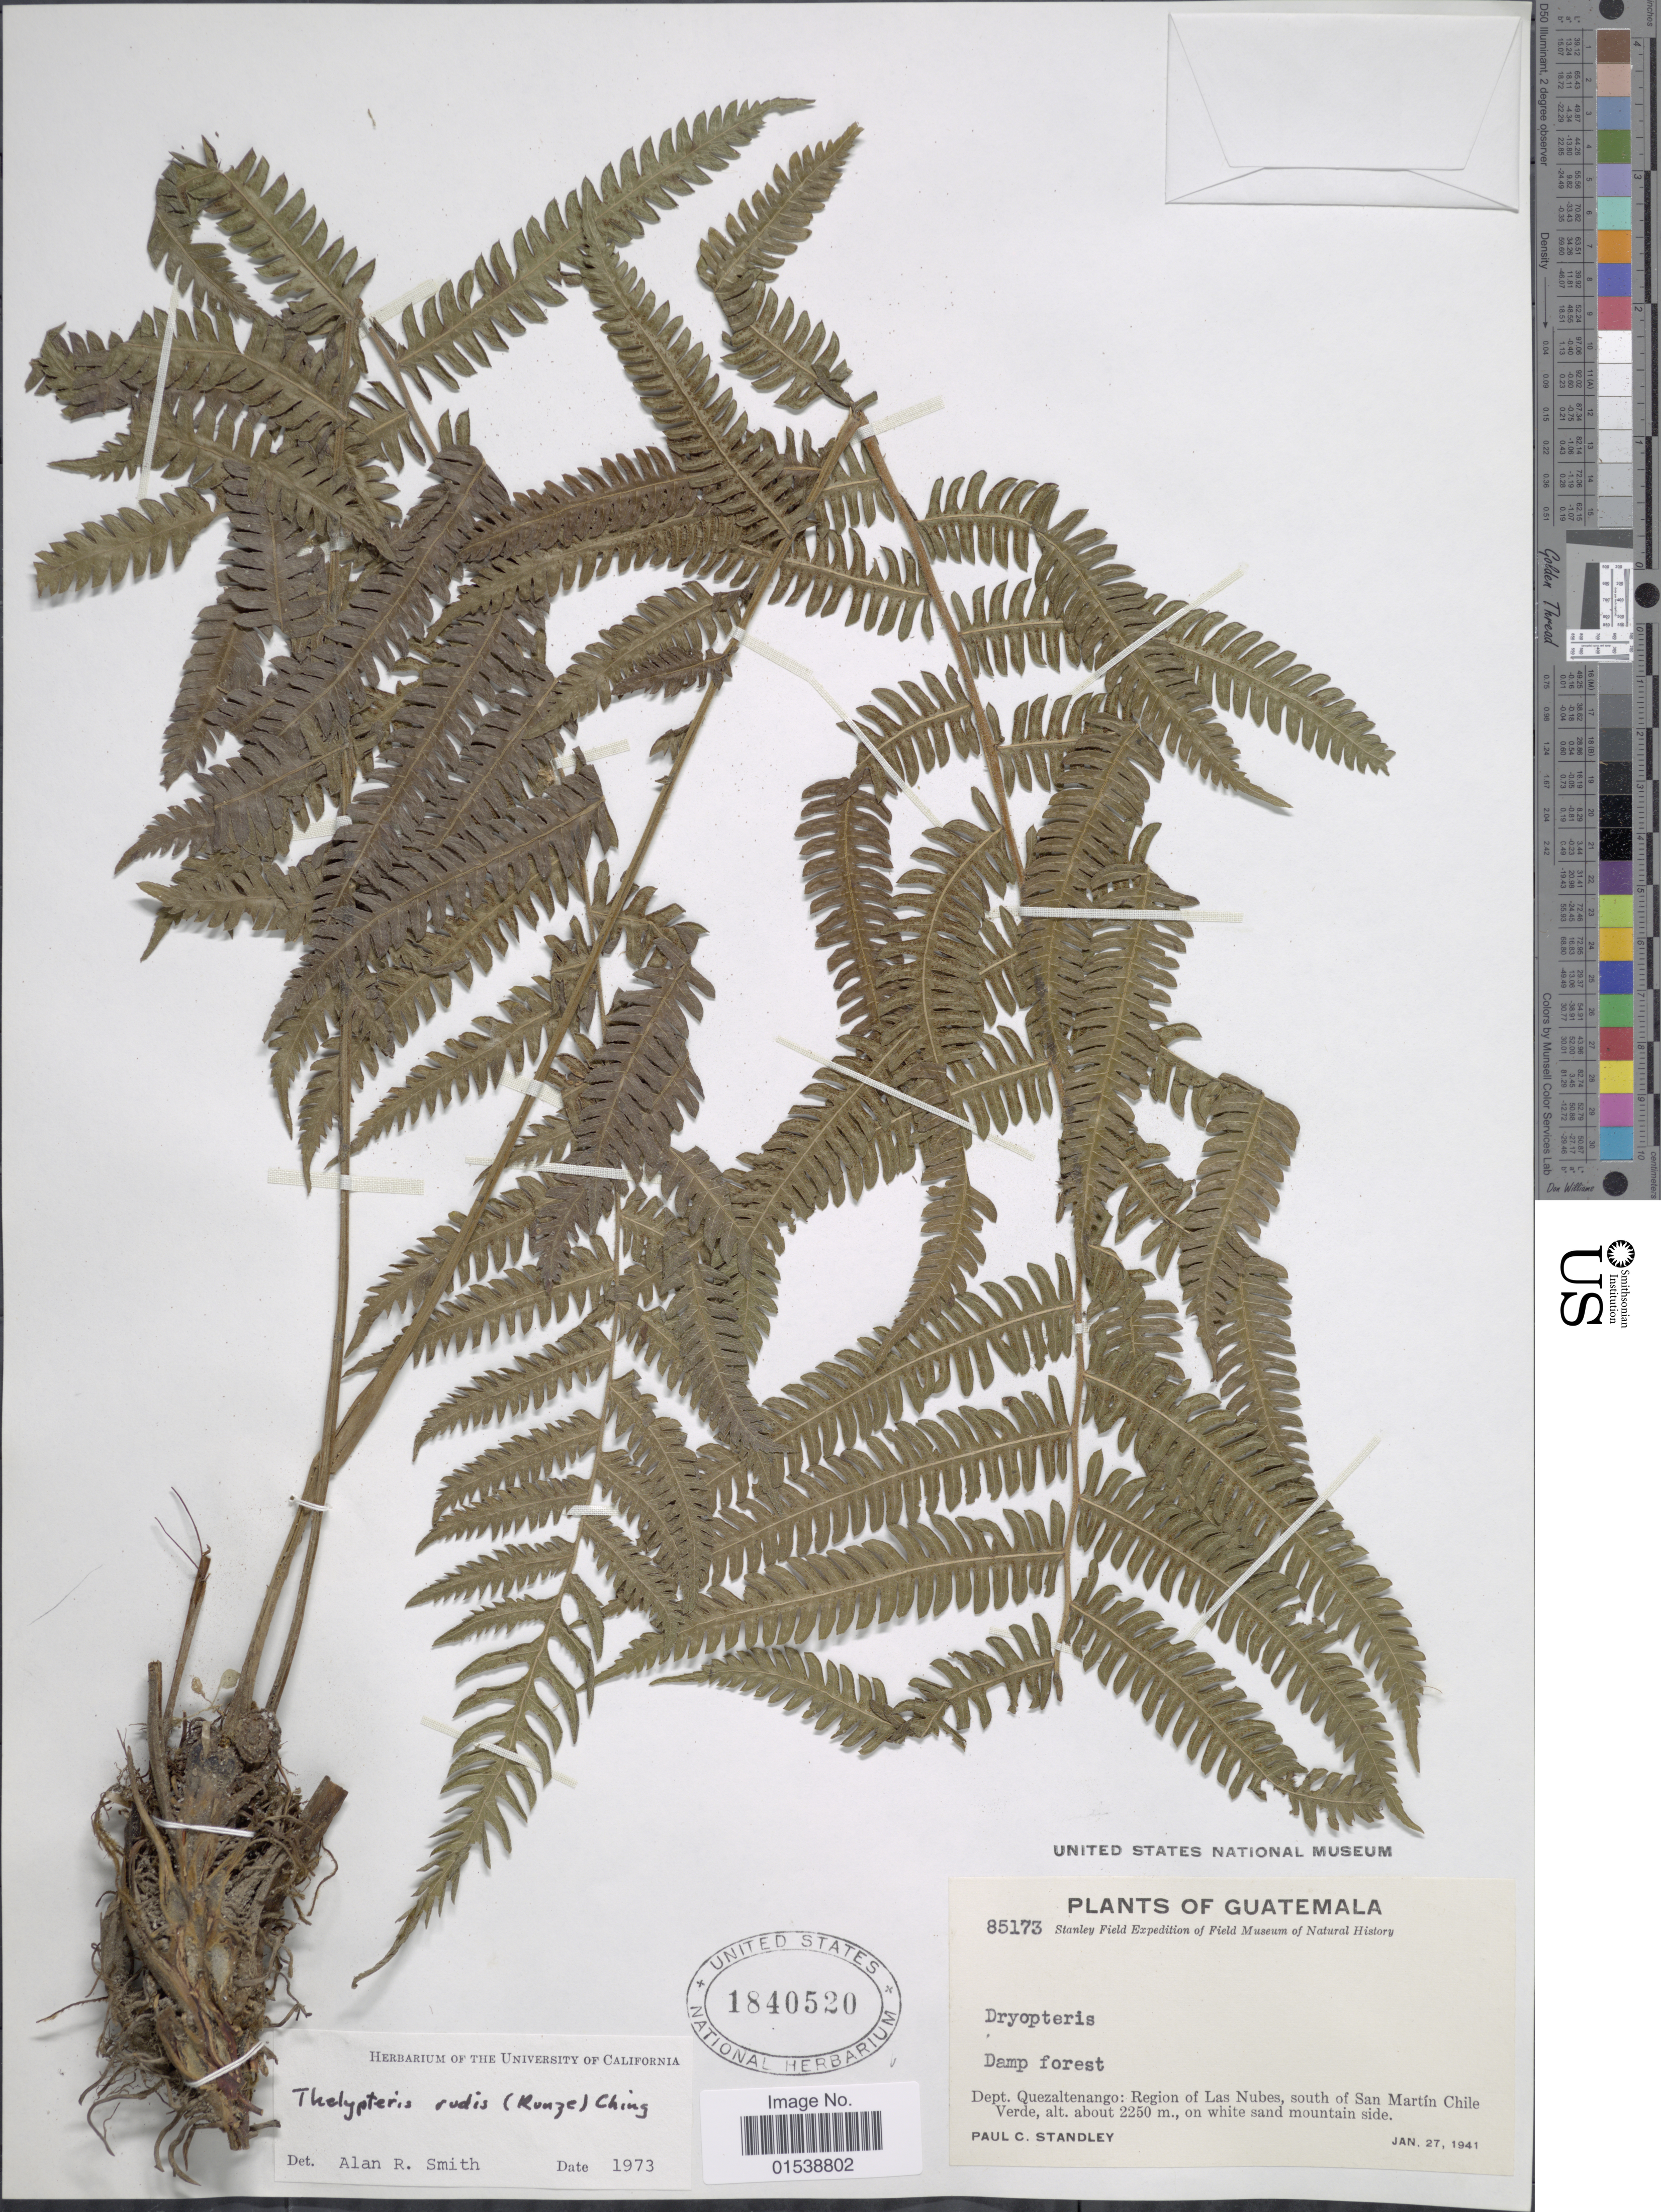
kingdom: Plantae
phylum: Tracheophyta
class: Polypodiopsida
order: Polypodiales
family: Thelypteridaceae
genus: Amauropelta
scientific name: Amauropelta rudis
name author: (Kunze) Pic. Serm.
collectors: P. C. Standley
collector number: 85173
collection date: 1941-01-27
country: Guatemala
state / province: Quetzaltenango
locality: Dept. Quezaltenango: region of Las Nubes, south of San Martin Chile Verde, on white sand mountain side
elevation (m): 2250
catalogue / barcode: US 1840520